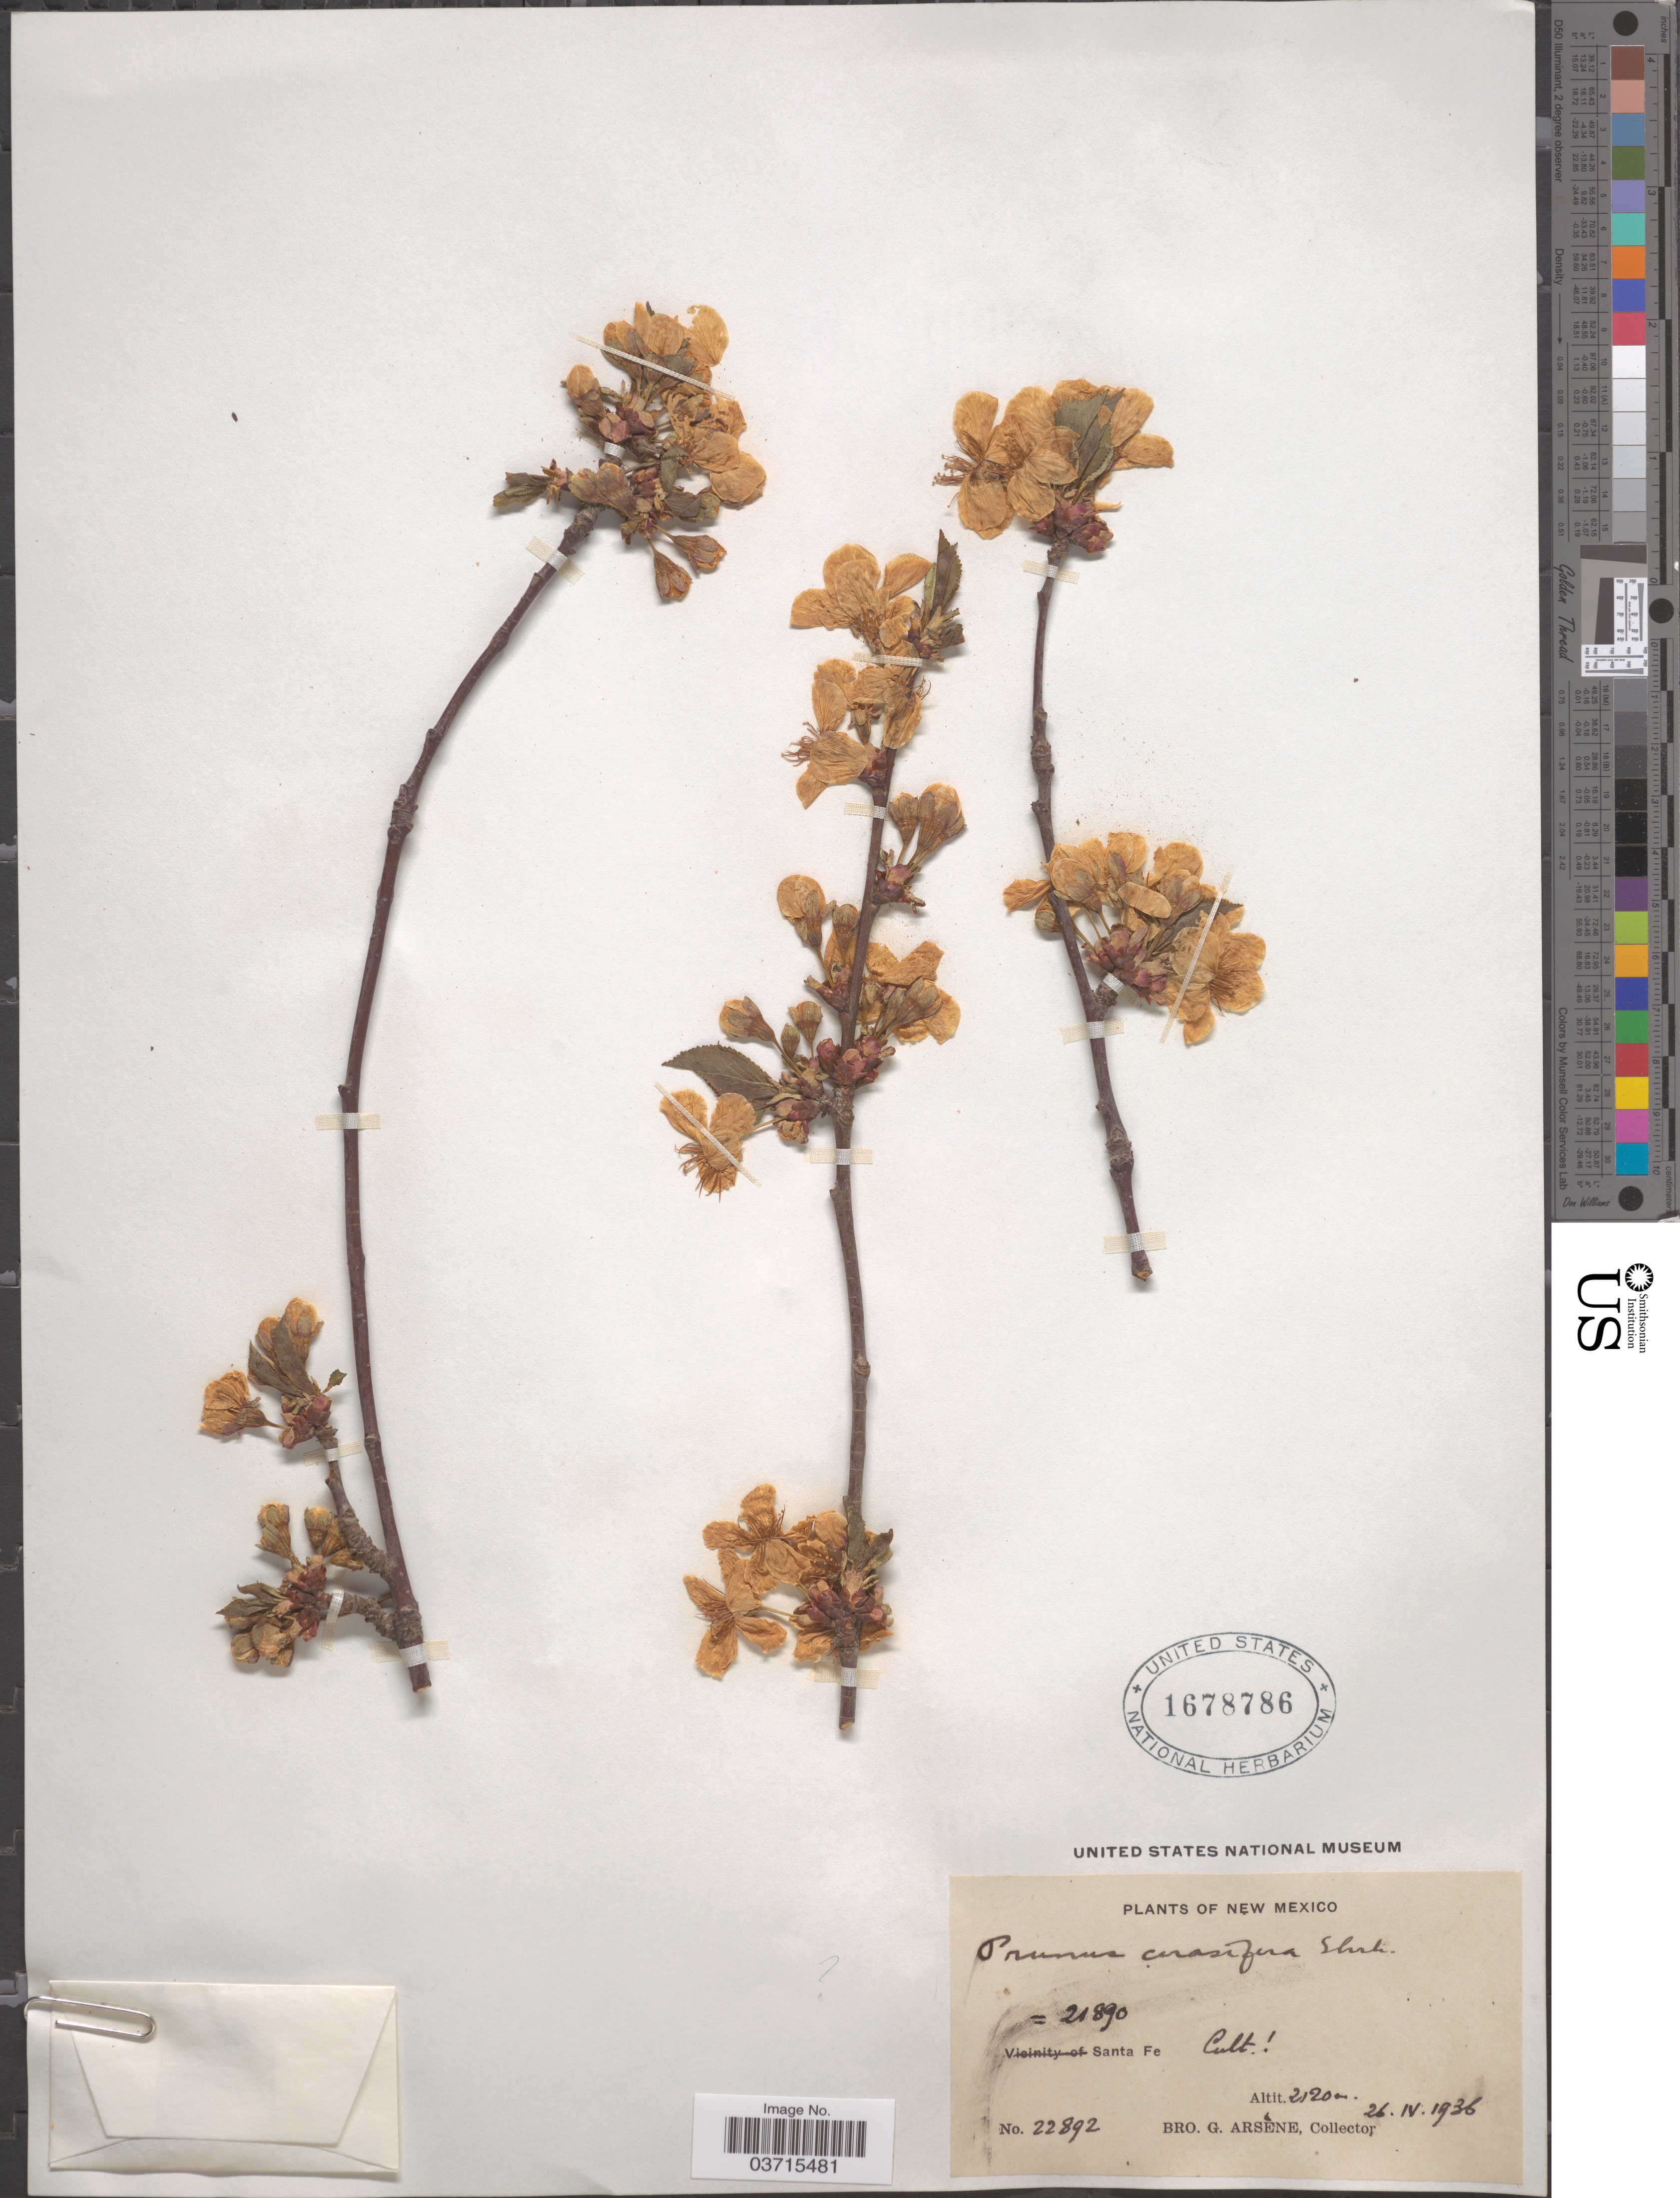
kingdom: Plantae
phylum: Tracheophyta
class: Magnoliopsida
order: Rosales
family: Rosaceae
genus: Prunus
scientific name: Prunus cerasifera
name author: Ehrh.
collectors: Bro. G. Arsène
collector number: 22892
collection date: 1936-04-26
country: United States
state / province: New Mexico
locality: Sante Fe.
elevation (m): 2120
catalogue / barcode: US 1678786